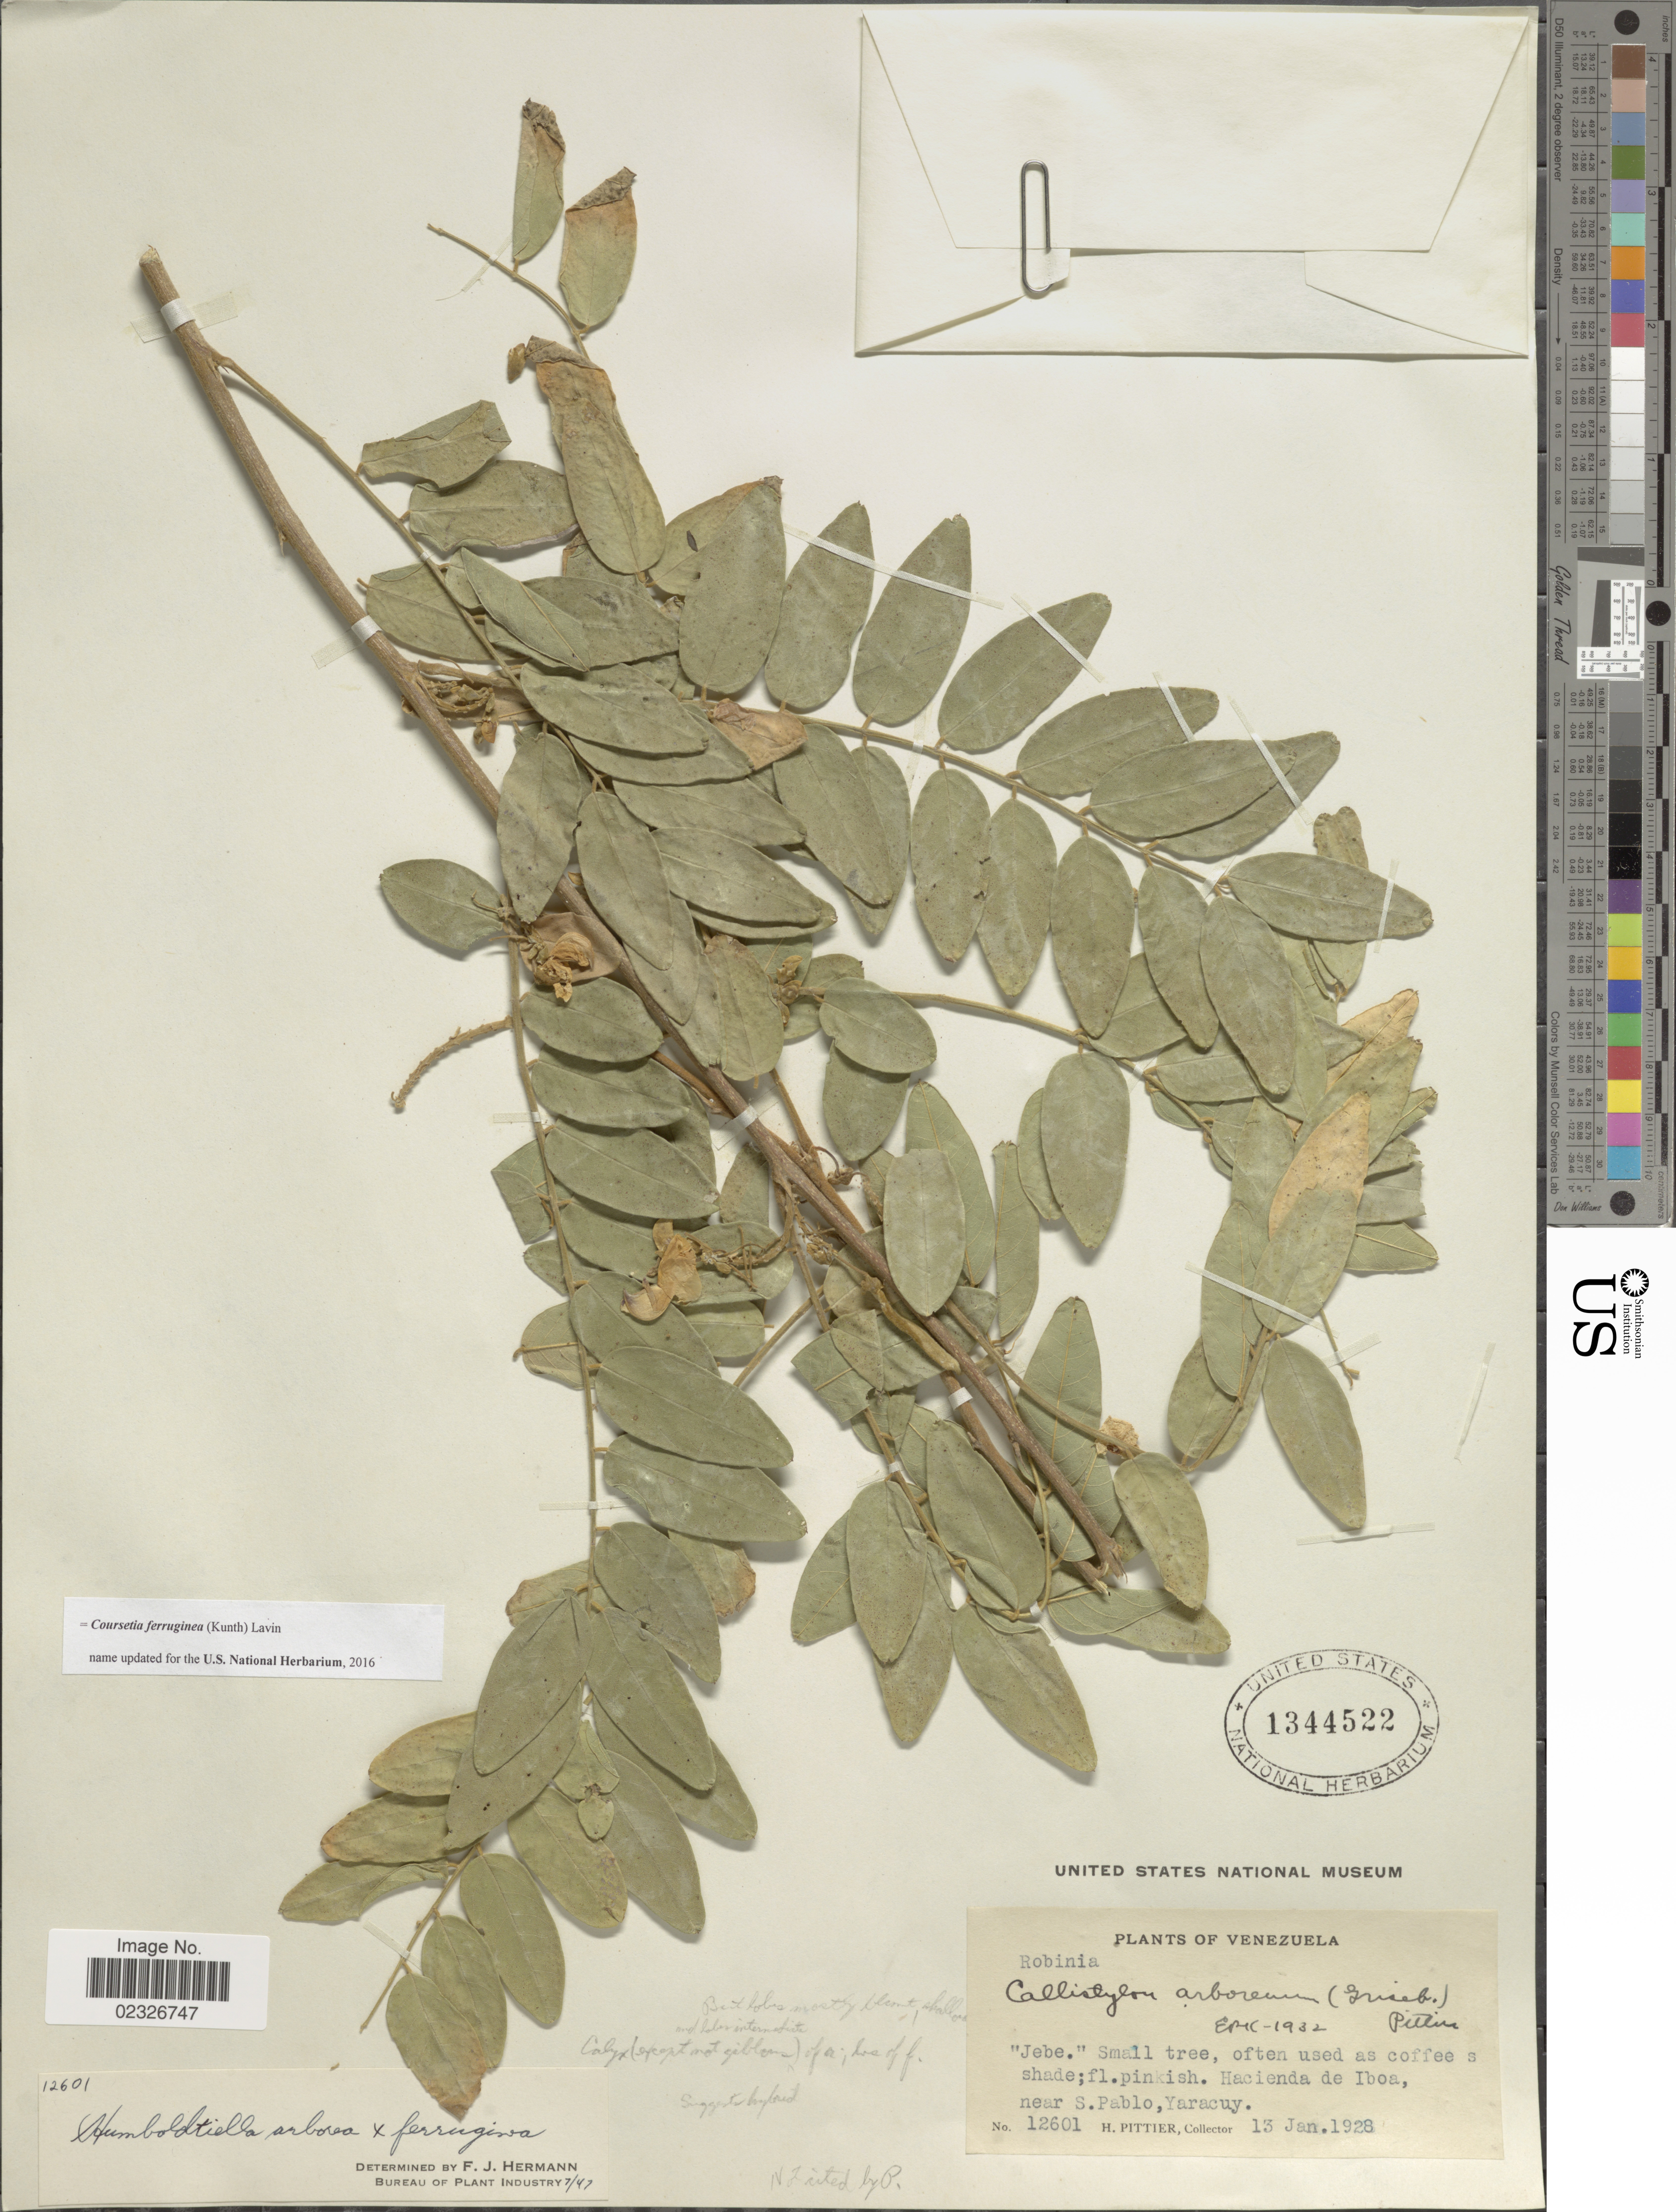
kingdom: Plantae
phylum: Tracheophyta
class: Magnoliopsida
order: Fabales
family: Fabaceae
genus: Coursetia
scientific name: Coursetia ferruginea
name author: (Kunth) Lavin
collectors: H. F. Pittier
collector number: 12601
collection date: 1928-01-13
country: Venezuela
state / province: Yaracuy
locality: Hacienda de Oboa, near S. Pablo, Yaracuy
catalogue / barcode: US 1344522